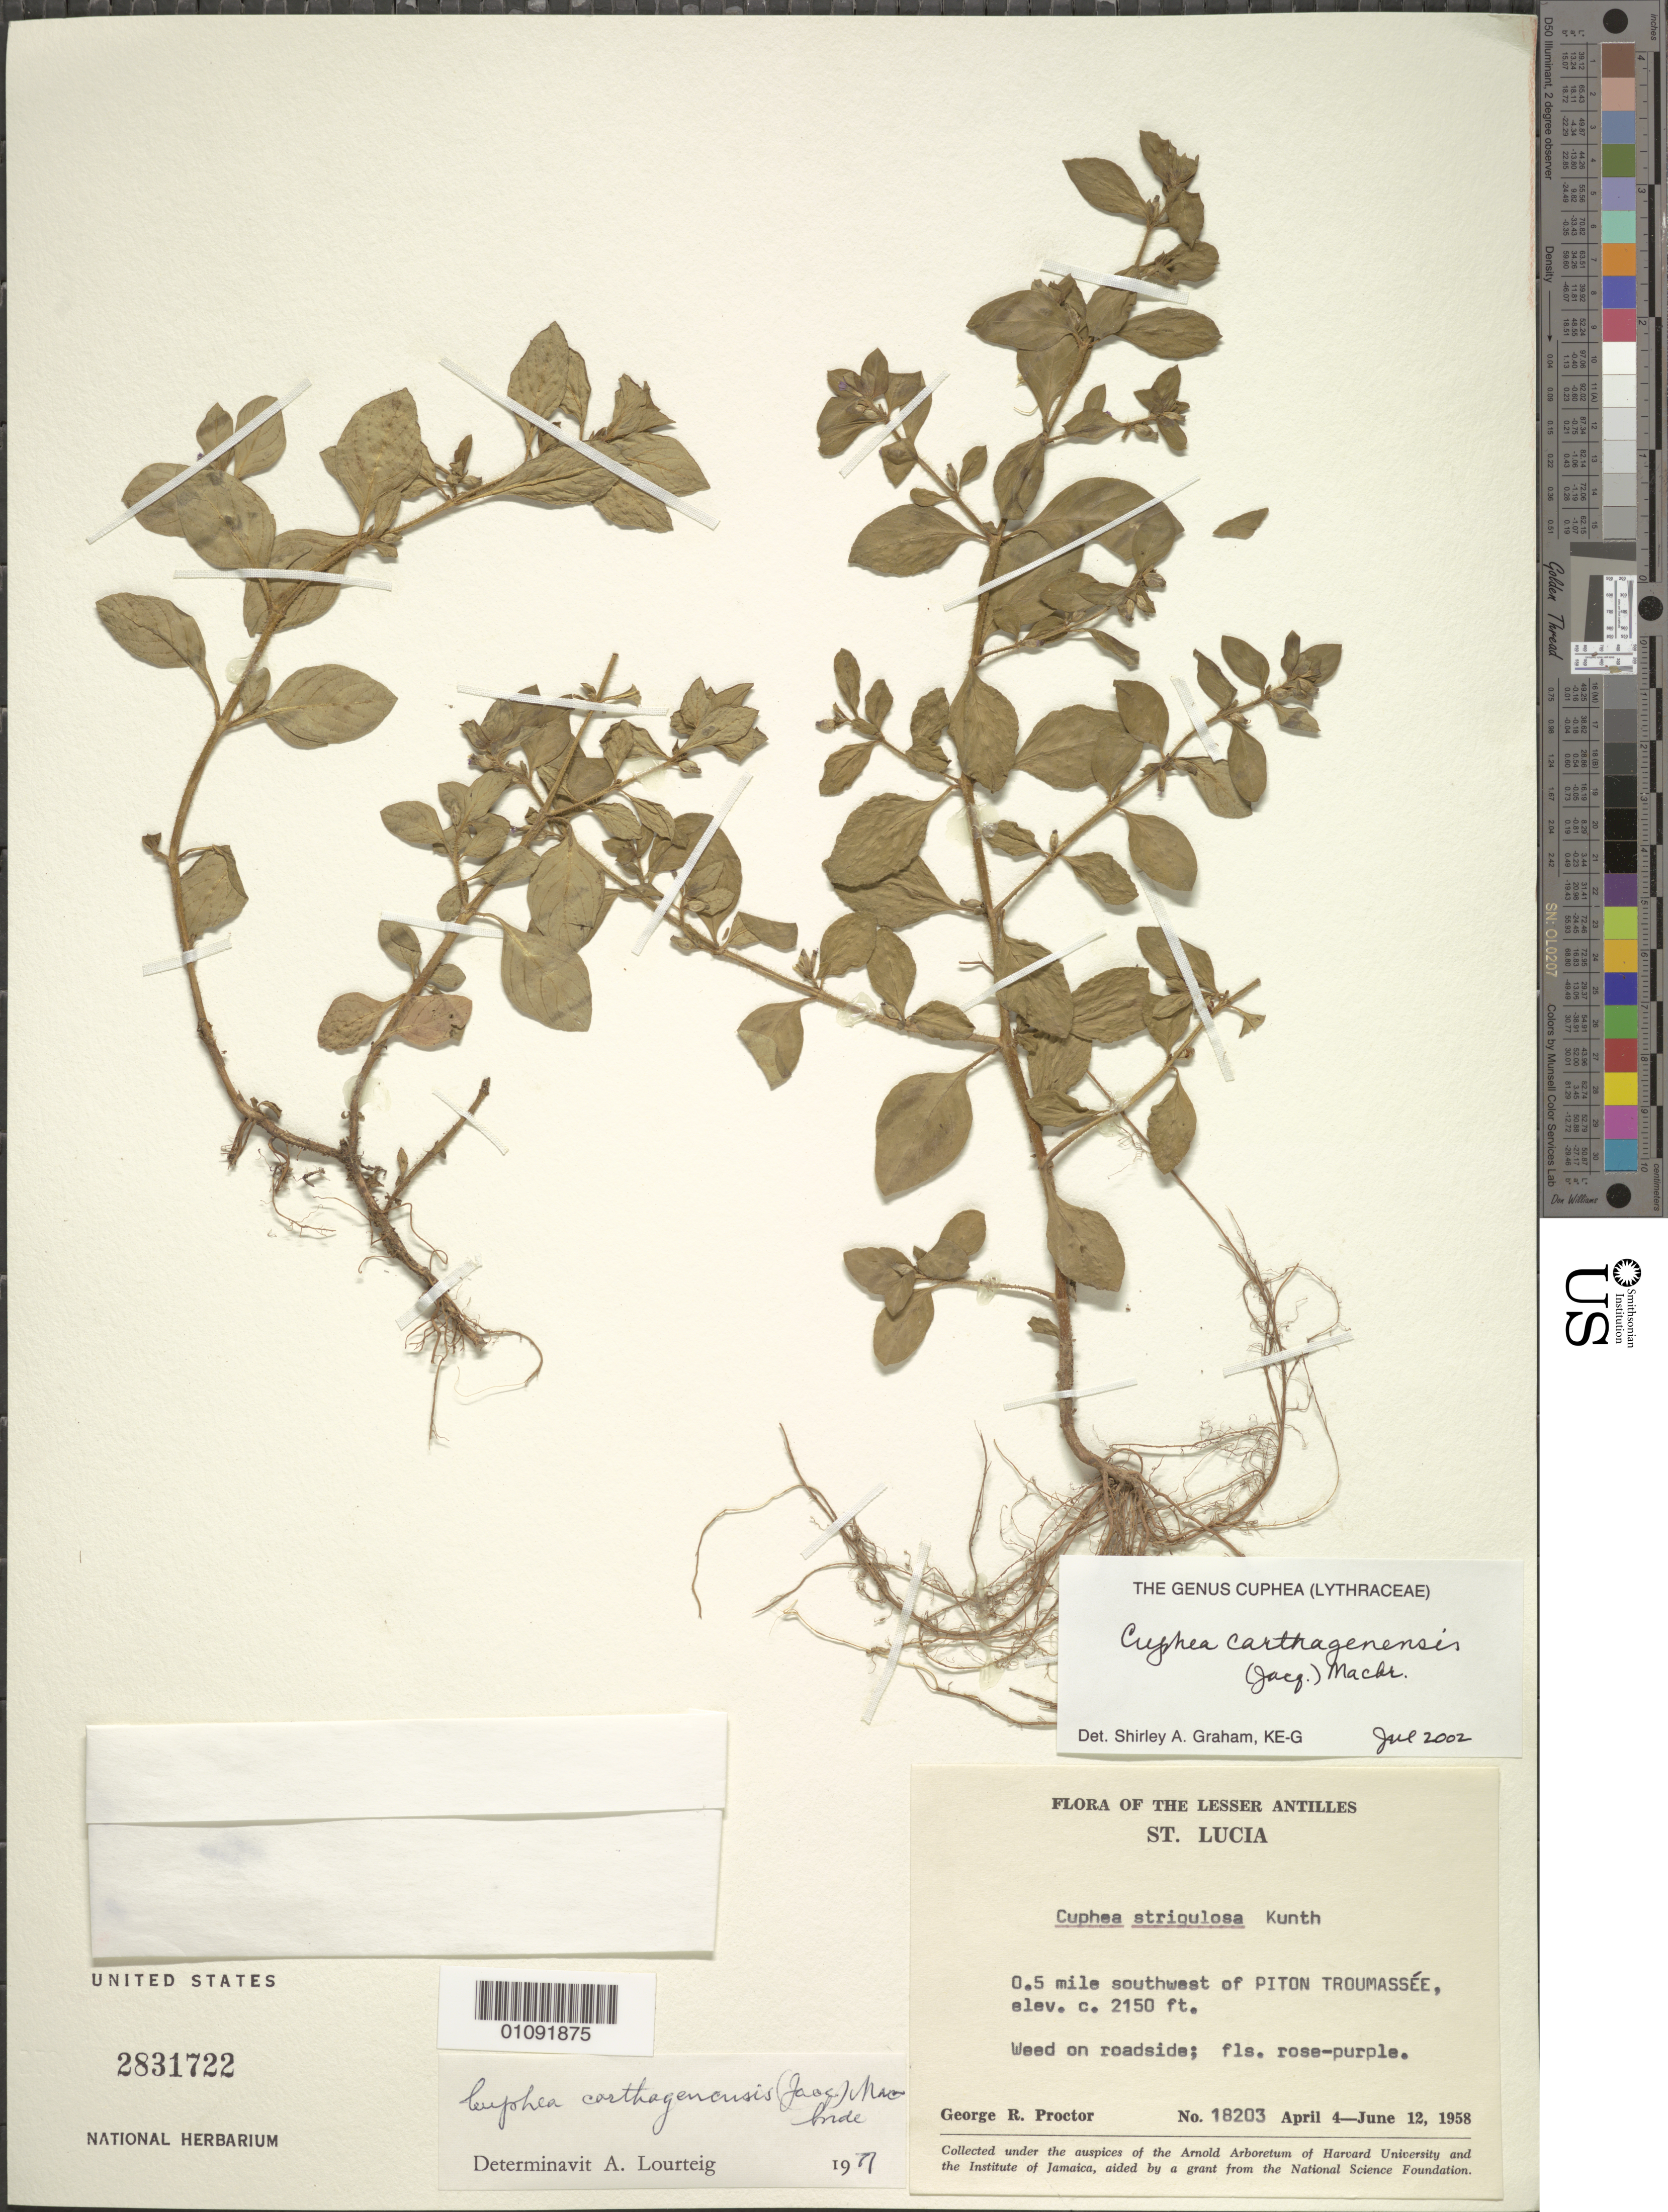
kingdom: Plantae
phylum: Tracheophyta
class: Magnoliopsida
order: Myrtales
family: Lythraceae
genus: Cuphea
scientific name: Cuphea carthagenensis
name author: (Jacq.) J.F. Macbr.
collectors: G. R. Proctor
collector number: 18203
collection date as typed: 04 Apr 1958 to 12 Jun 1958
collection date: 1958-04-04/1958-06-12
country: St. Lucia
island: St. Lucia I.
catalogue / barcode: US 2831722